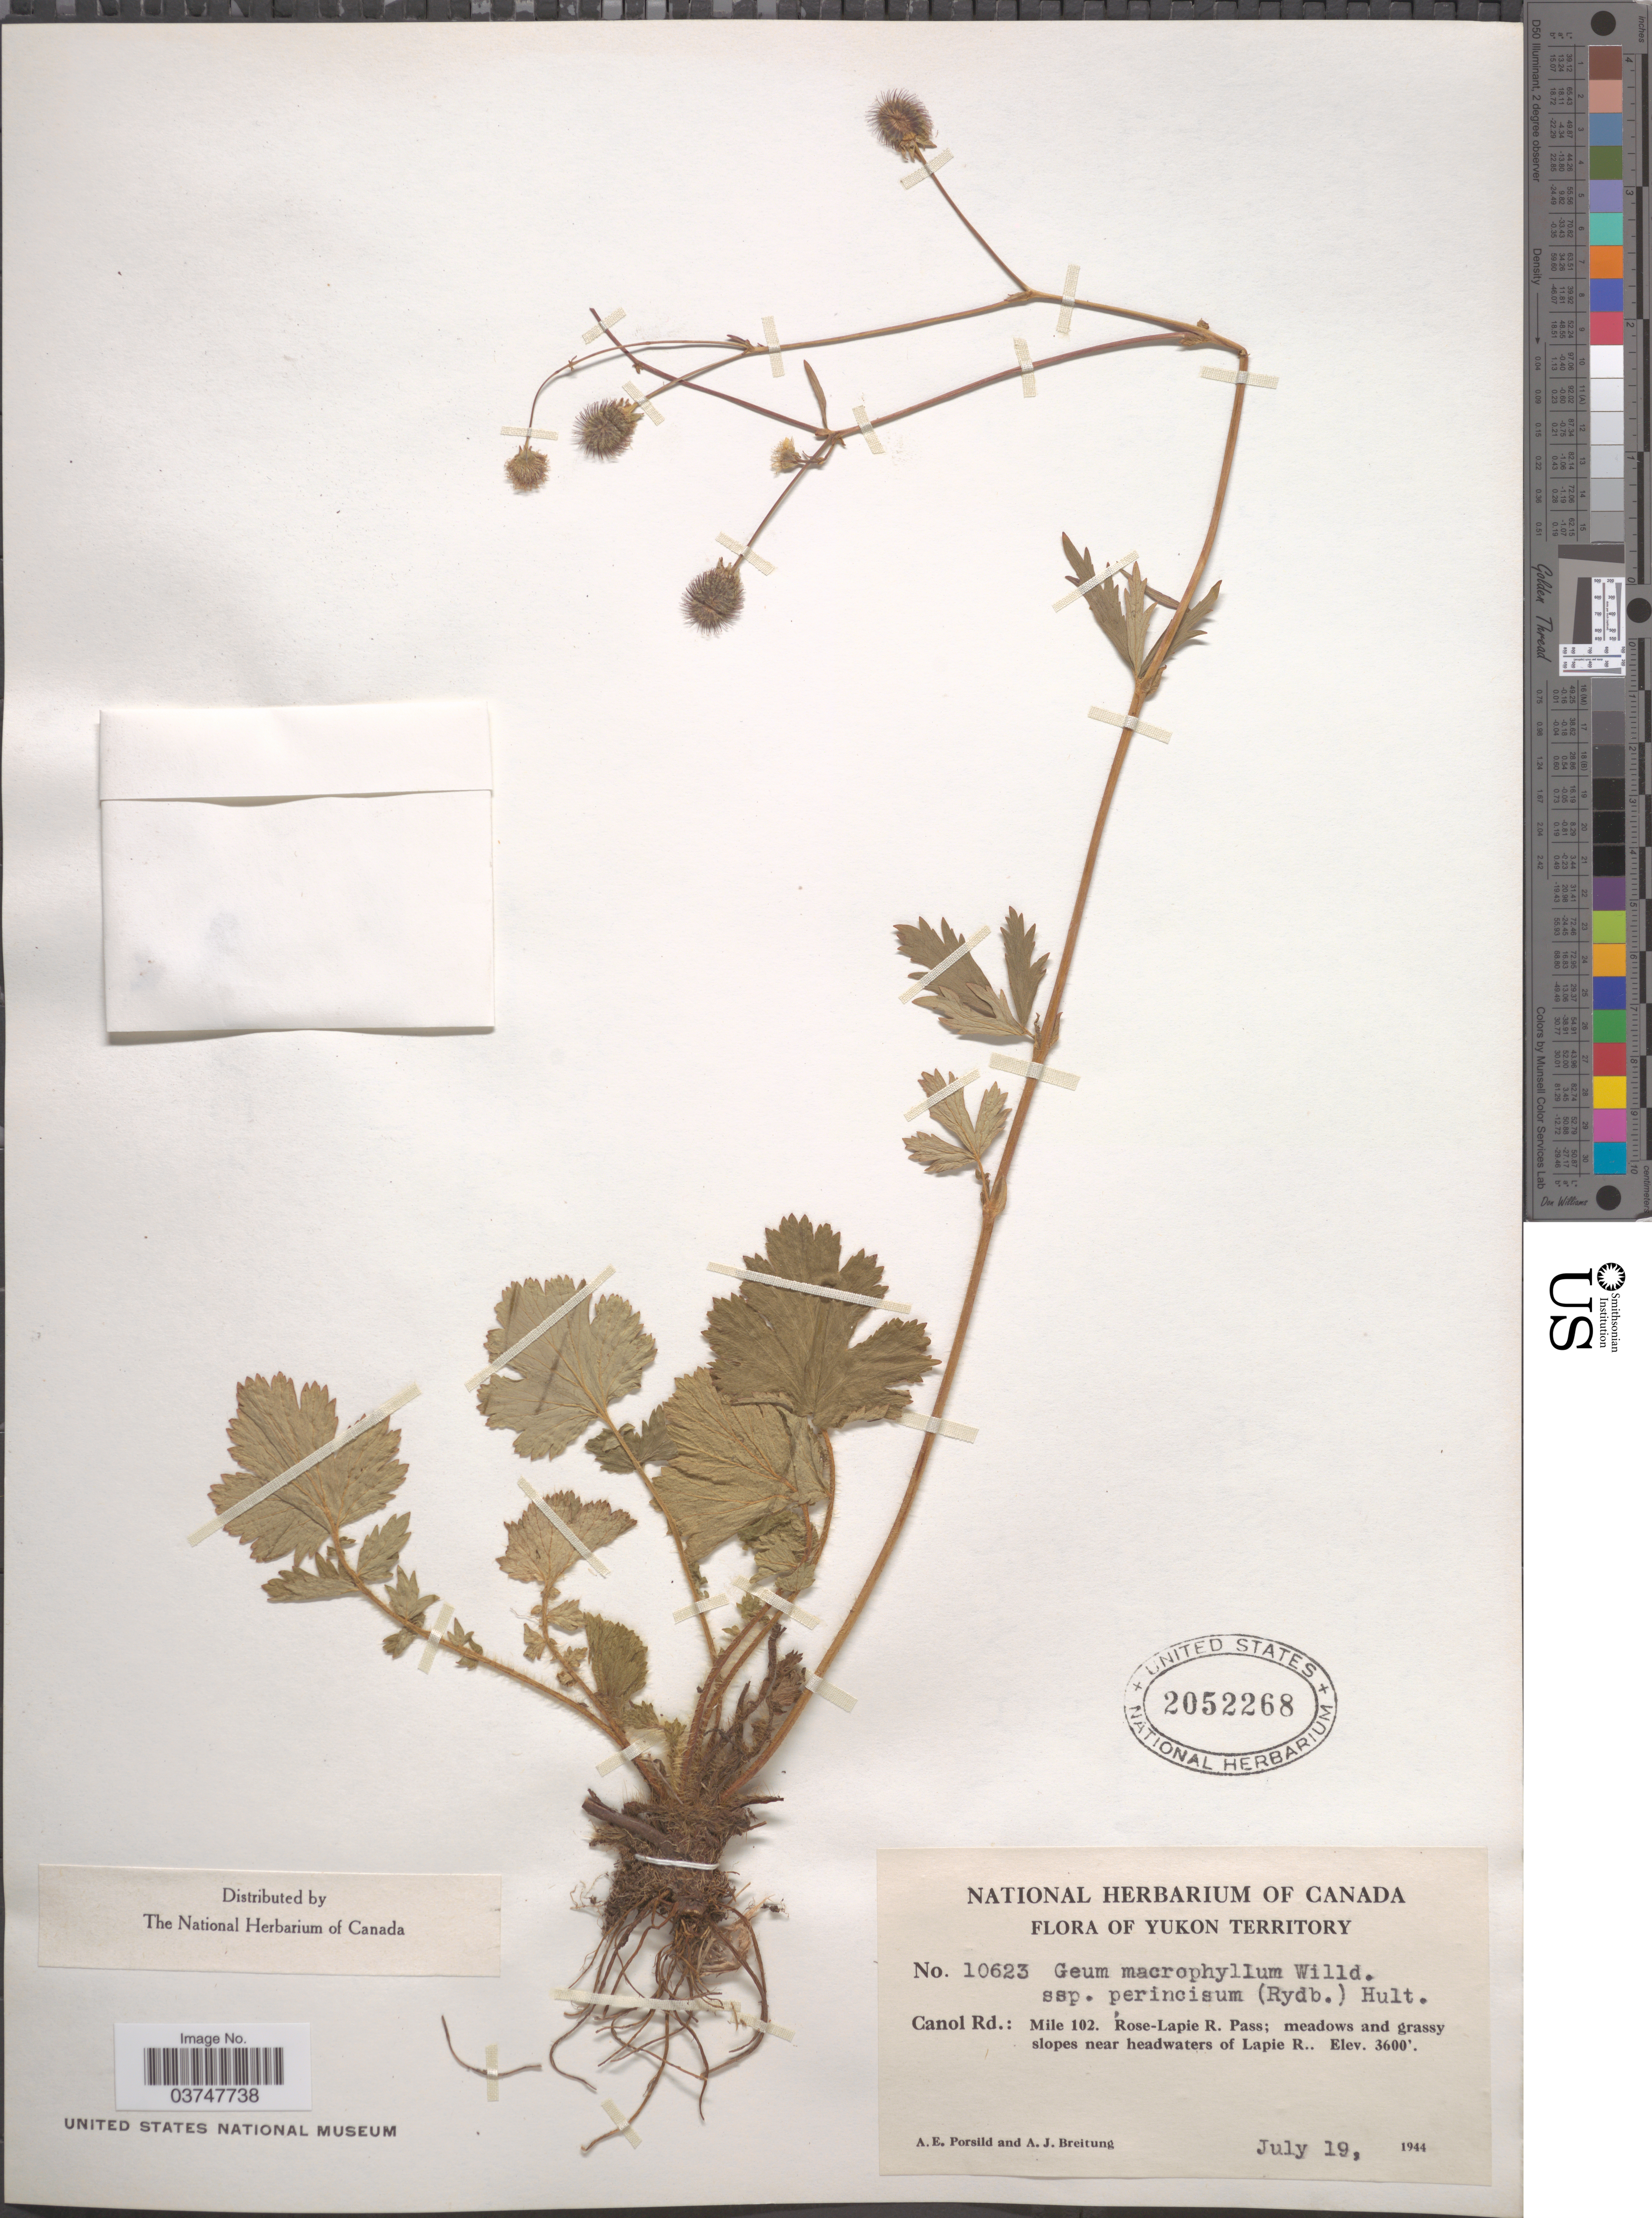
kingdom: Plantae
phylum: Tracheophyta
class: Magnoliopsida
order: Rosales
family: Rosaceae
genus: Geum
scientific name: Geum macrophyllum var. perincisum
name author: (Rydb.) Raup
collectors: A. E. Porsild & A. Breitung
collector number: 10623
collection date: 1944-07-19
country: Canada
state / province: Yukon Territory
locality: Canol Rd.: Mile 102. Rose-Lapie R. Pass; meadows and grassy slopes near headwaters of Lapie R.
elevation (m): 1097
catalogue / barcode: US 2052268